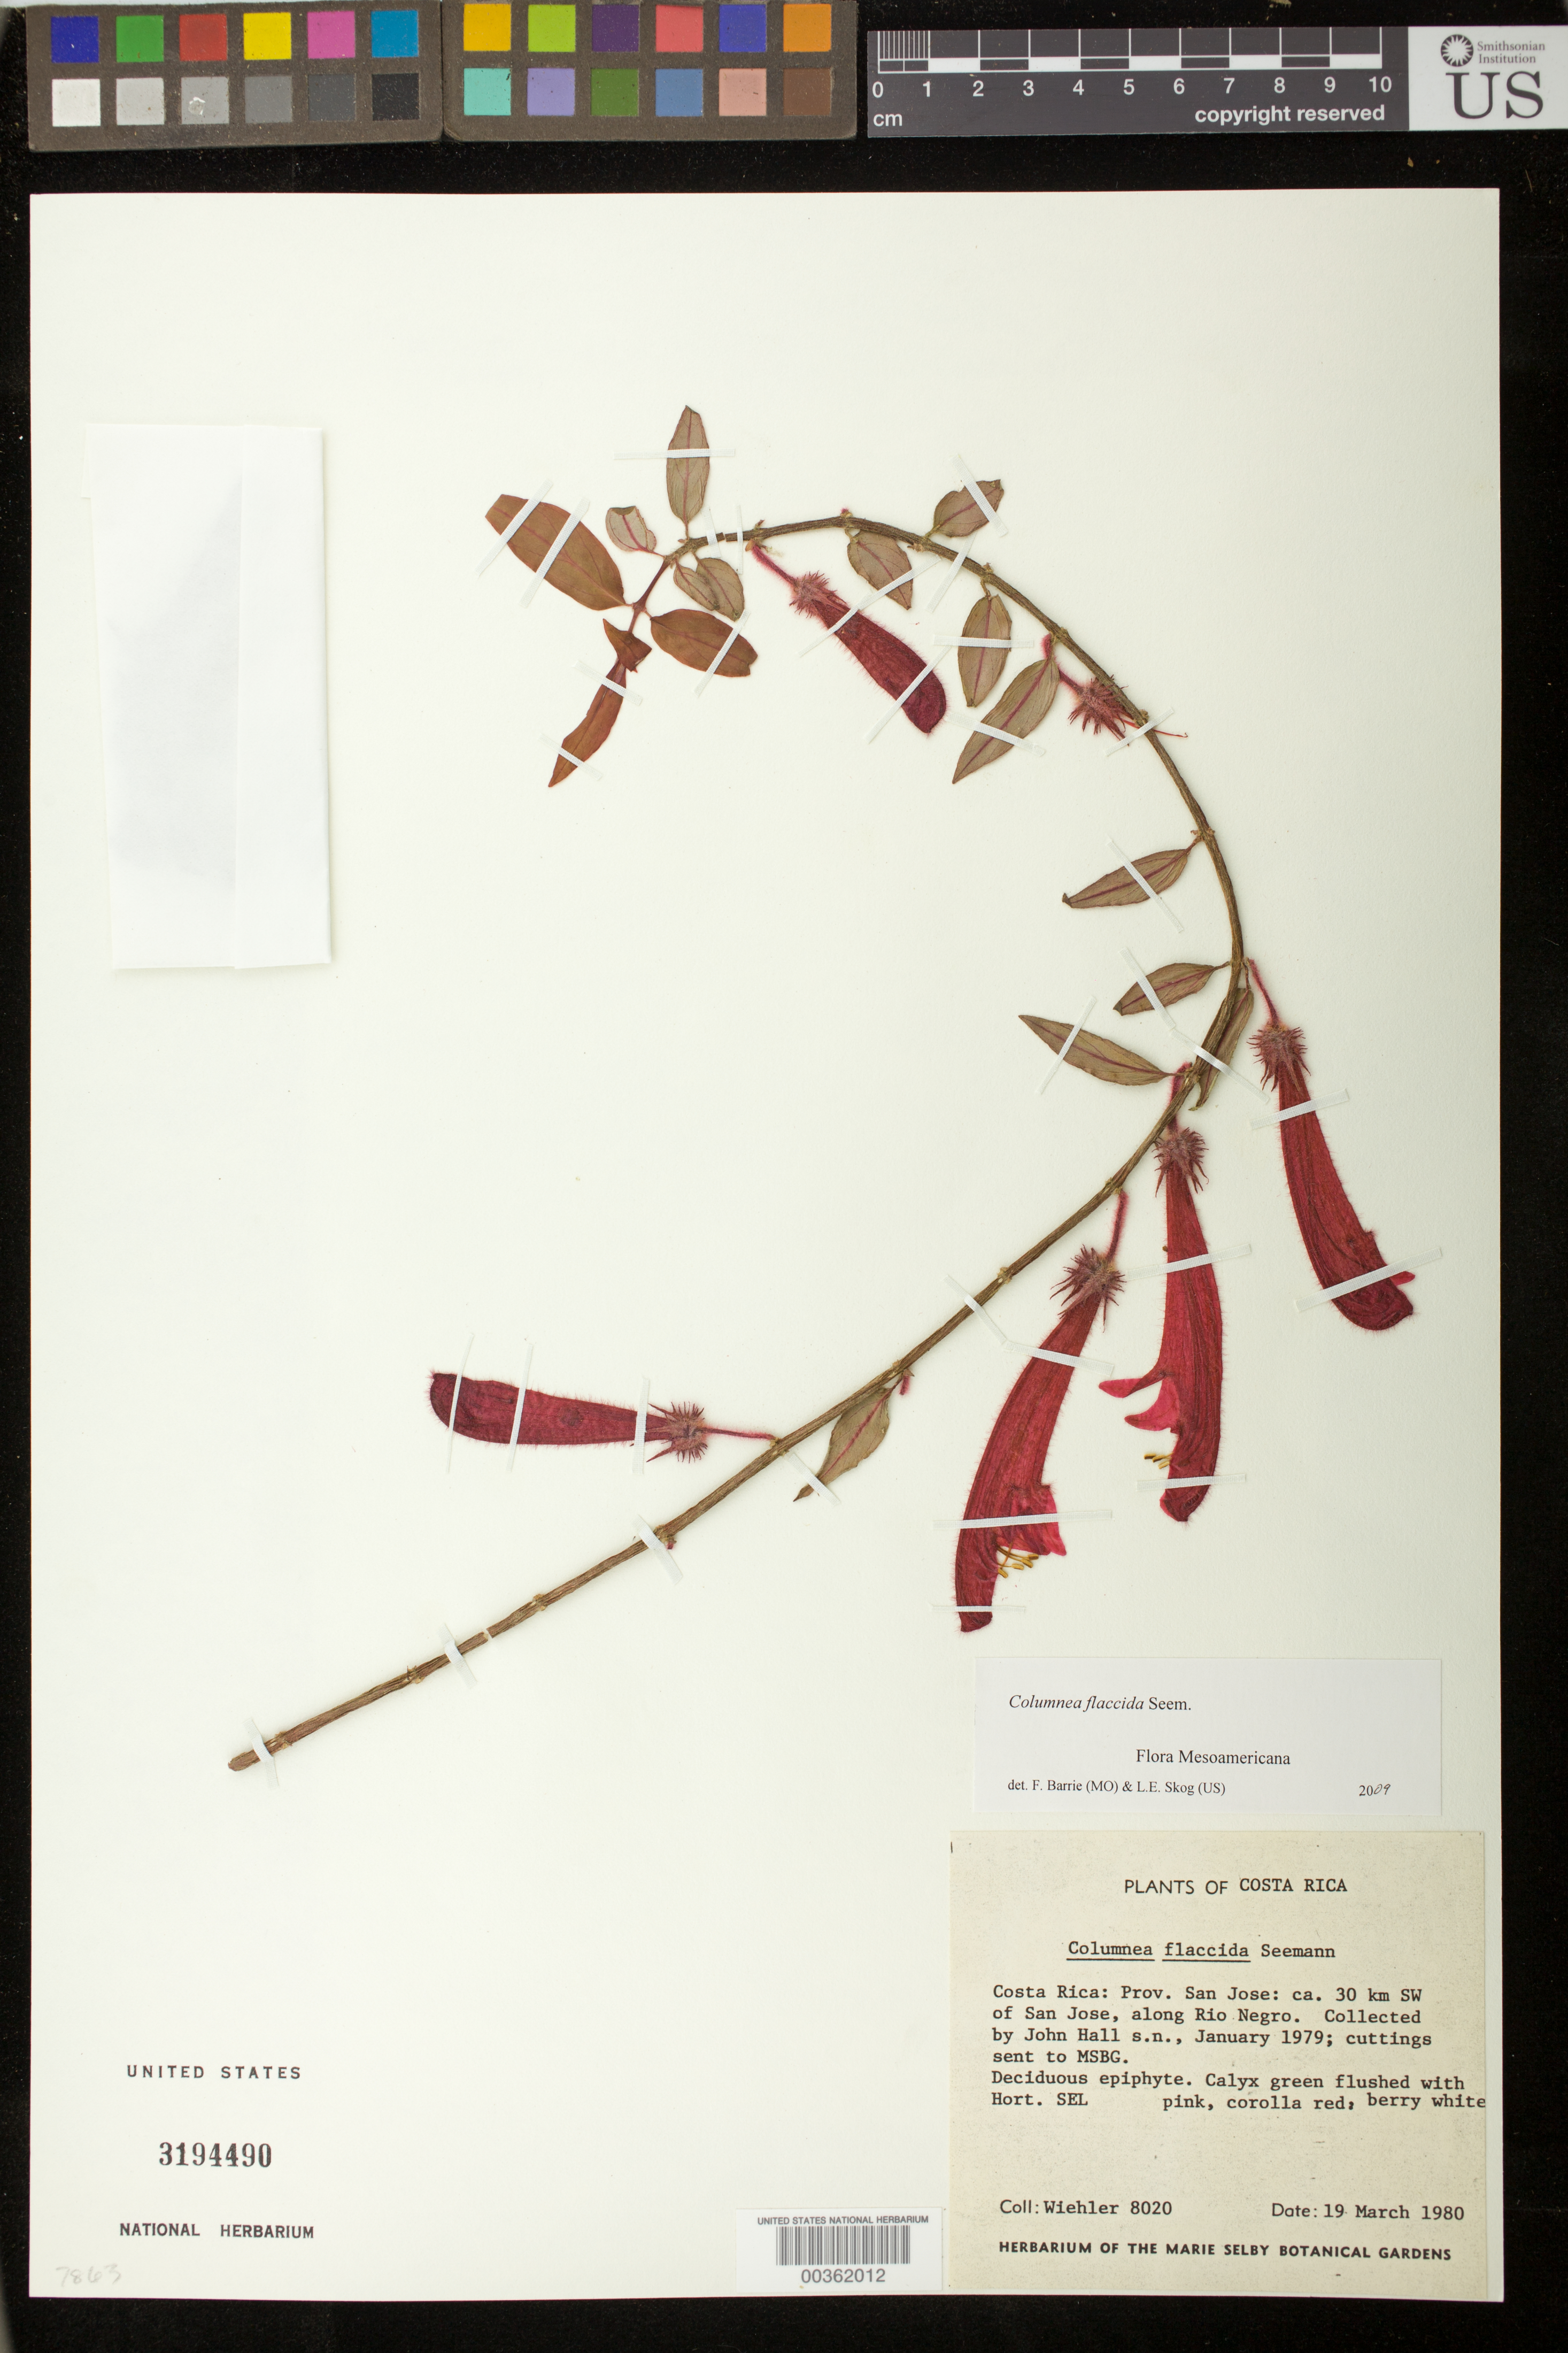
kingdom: Plantae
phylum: Tracheophyta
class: Magnoliopsida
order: Lamiales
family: Gesneriaceae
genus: Columnea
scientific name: Columnea flaccida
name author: Seem.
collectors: H. J. Wiehler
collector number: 8020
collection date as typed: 19 Mar 1980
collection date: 1980-03-19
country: Costa Rica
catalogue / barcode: US 3194490